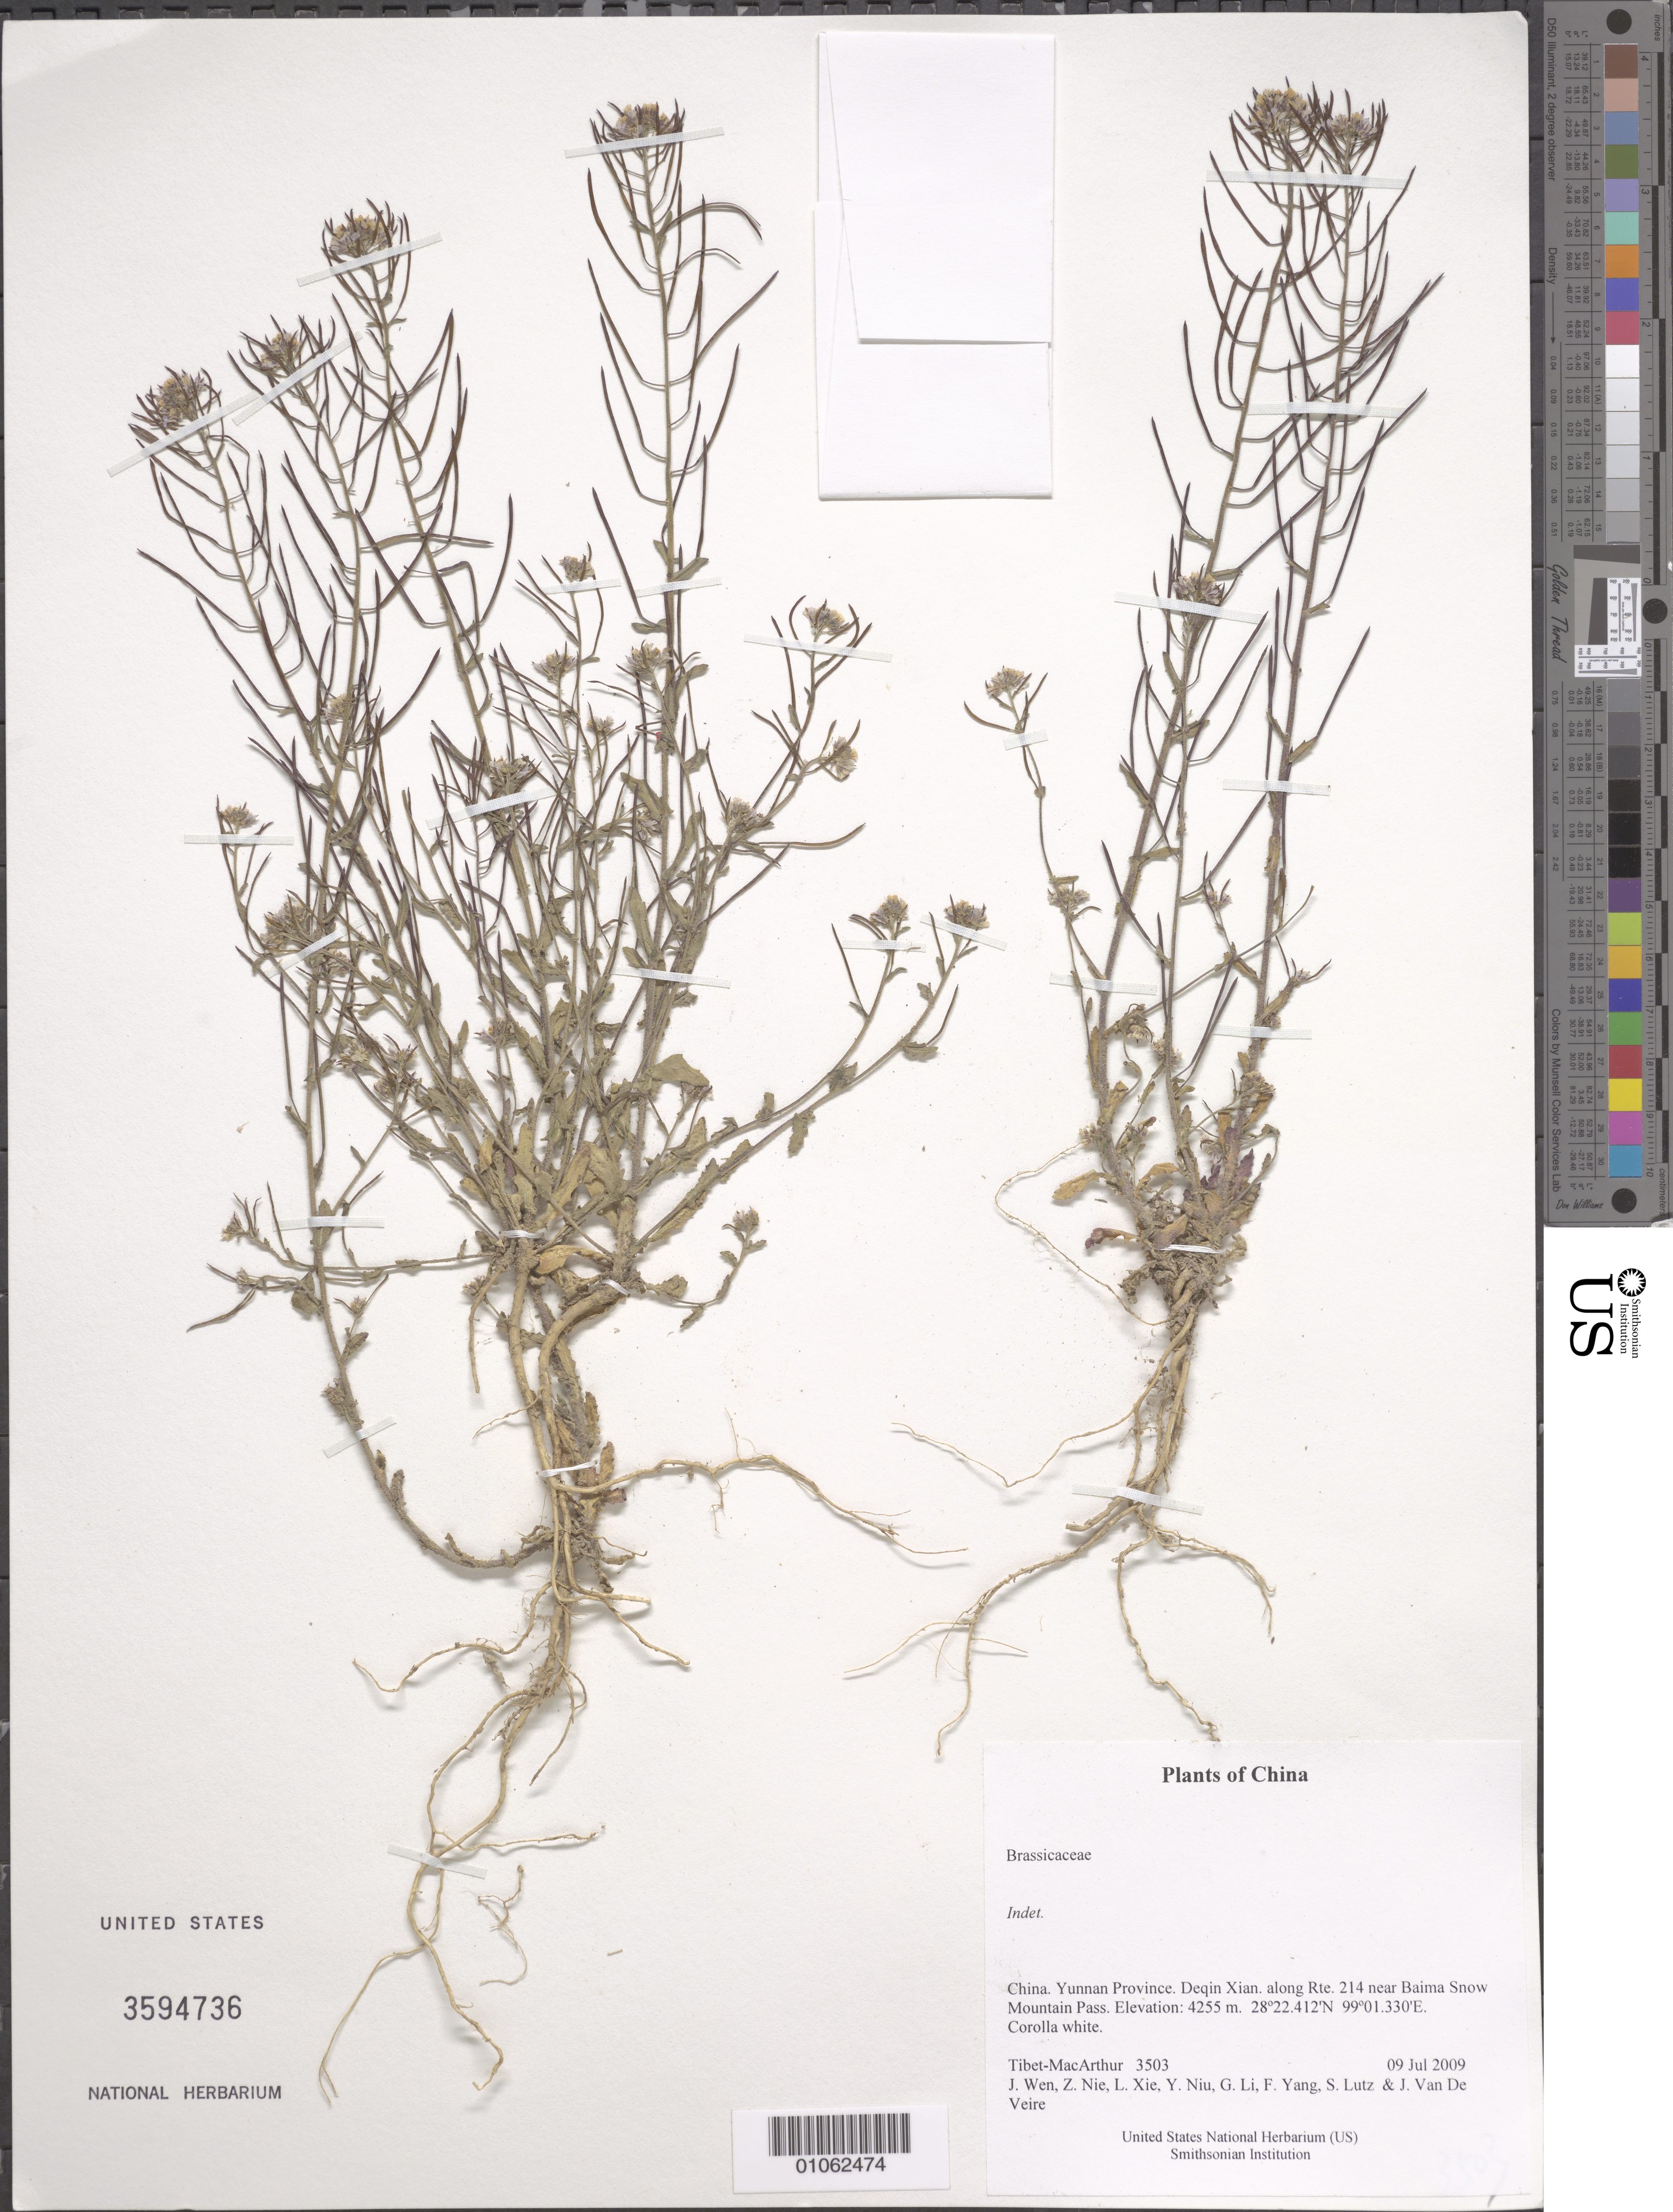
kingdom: Plantae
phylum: Tracheophyta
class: Magnoliopsida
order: Brassicales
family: Brassicaceae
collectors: Tibet-MacArthur, J. Wen, Z. Nie, L. Xie, Y. Niu, G. Li, F. Yang, S. Lutz & J. Van De Veire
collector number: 3503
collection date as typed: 09 Jul 2009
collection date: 2009-07-09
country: China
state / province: Yunnan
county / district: Deqin Xian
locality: Along Rte. 214 near Baima Snow Mountain Pass.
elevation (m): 4255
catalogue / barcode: US 3594736